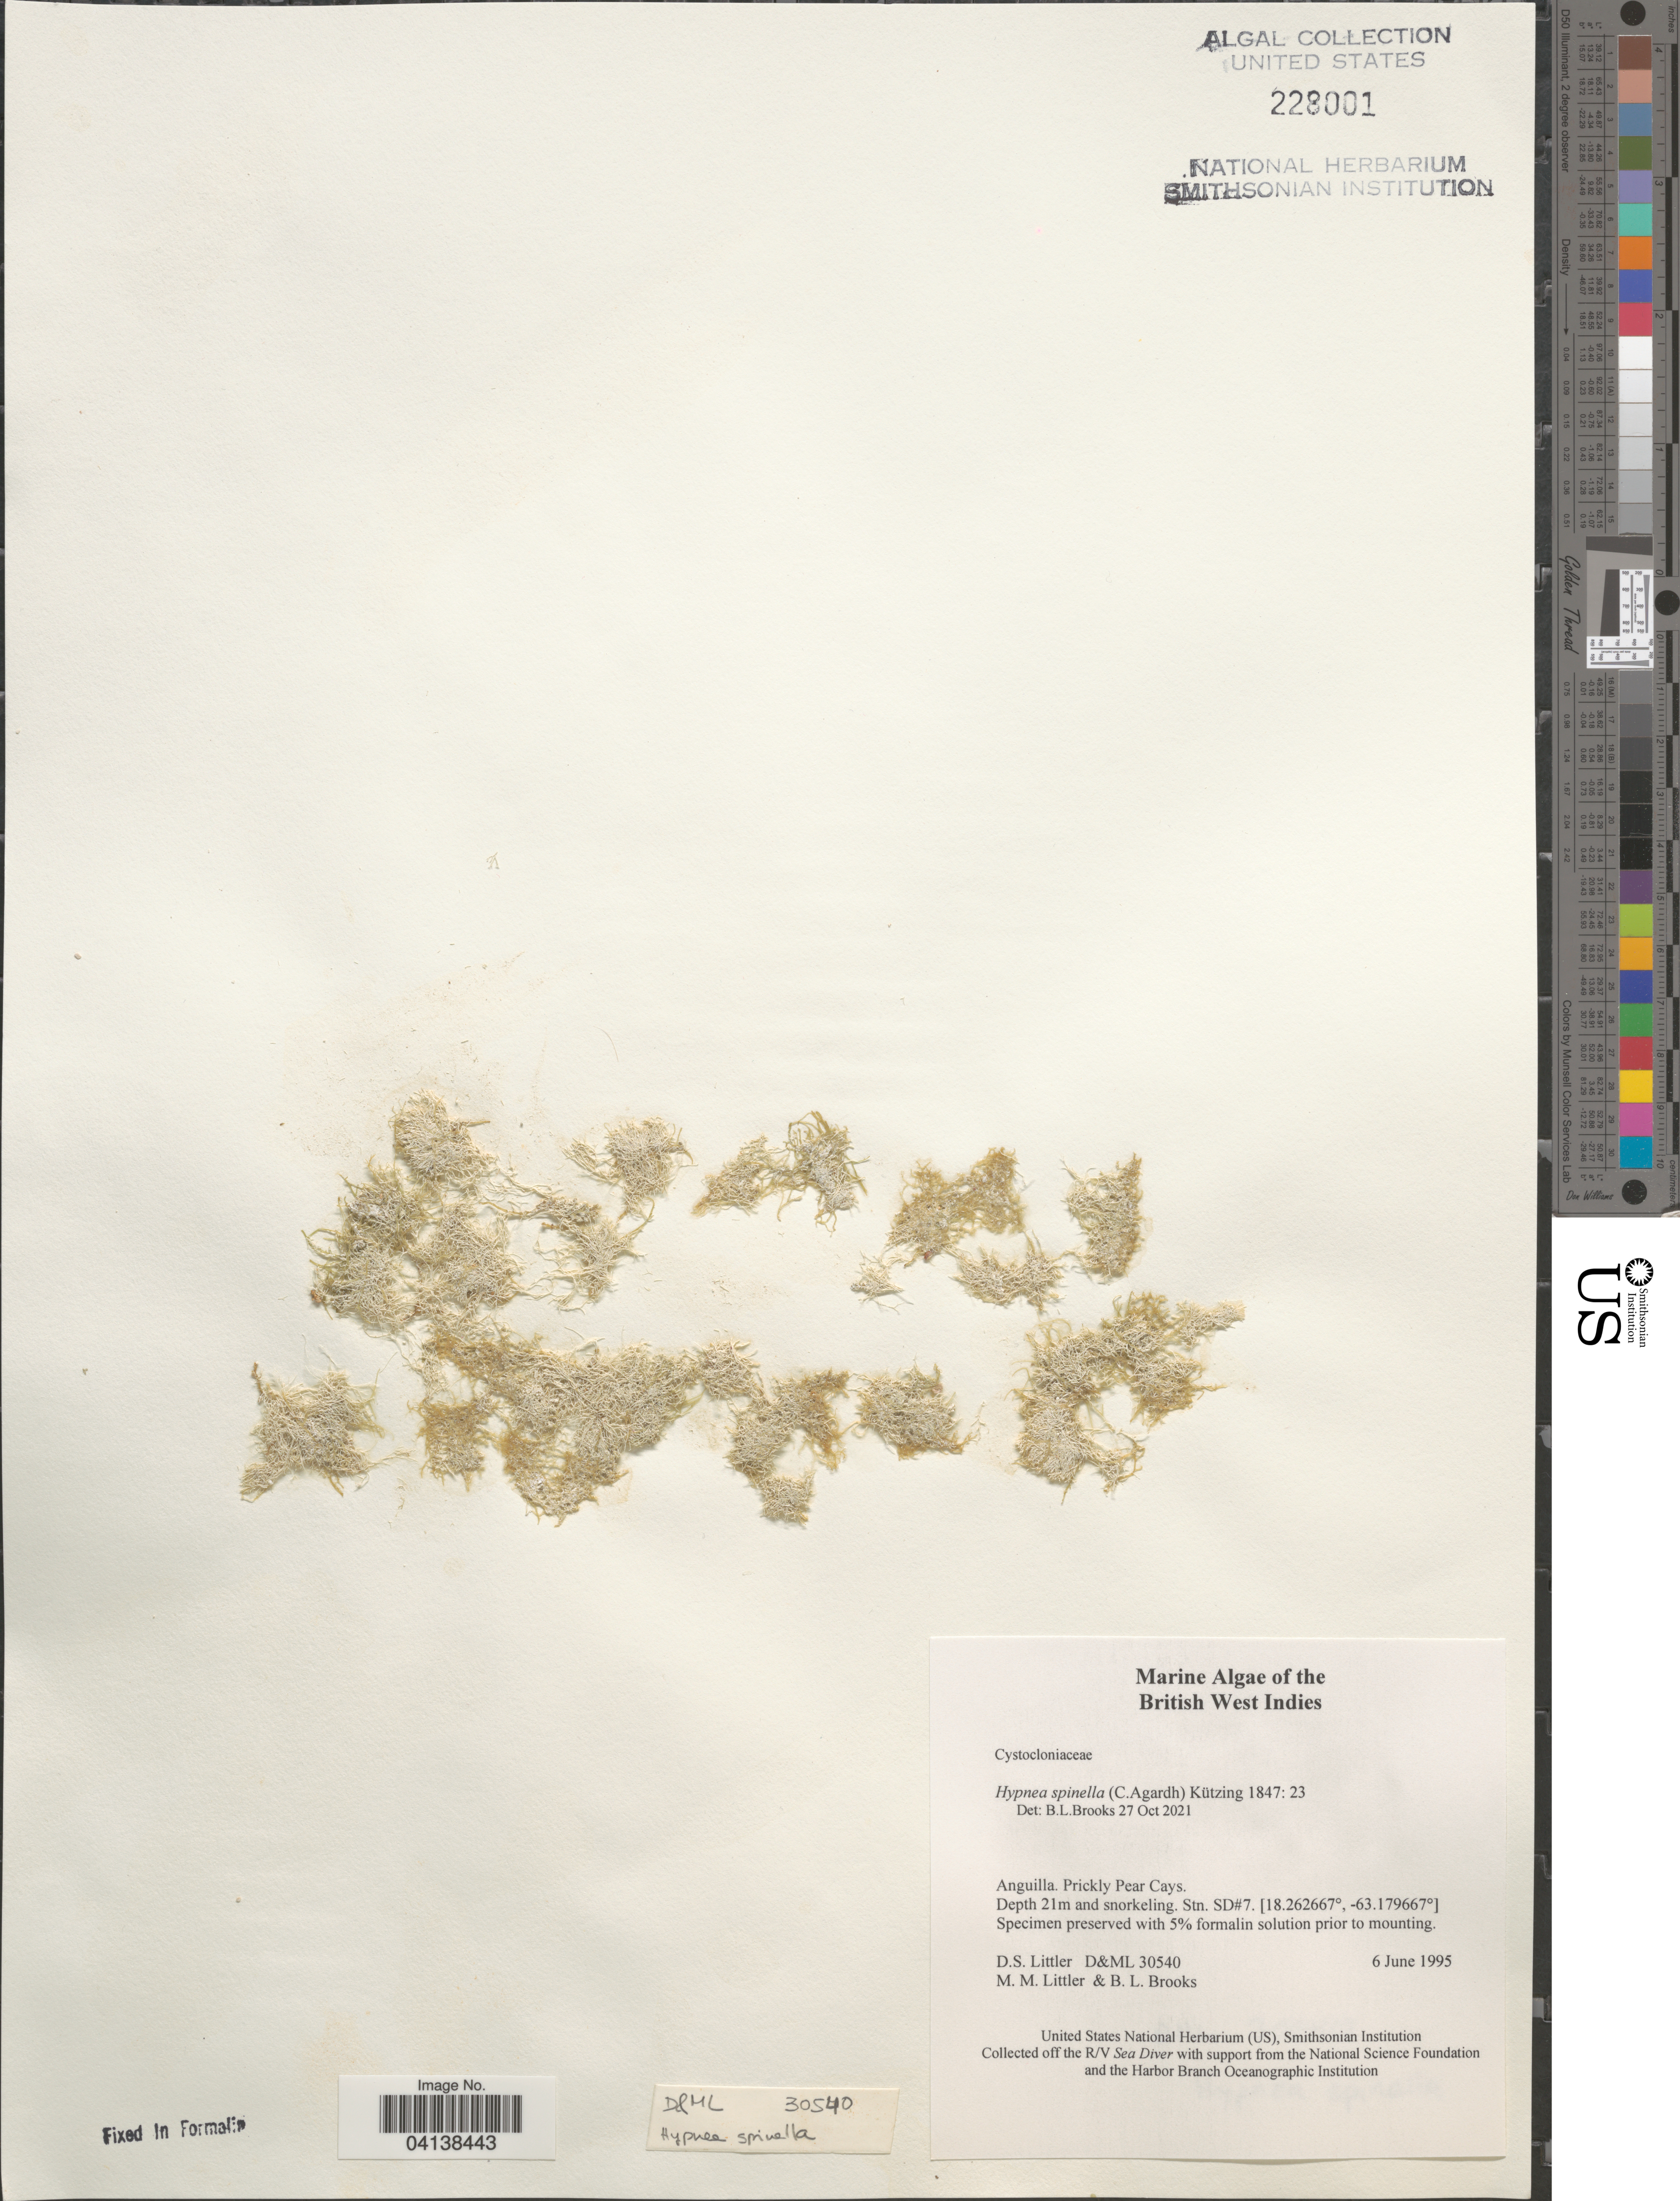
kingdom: Plantae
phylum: Rhodophyta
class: Florideophyceae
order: Gigartinales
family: Cystocloniaceae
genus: Hypnea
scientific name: Hypnea spinella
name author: (C. Agardh) Kütz.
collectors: D. S. Littler & B. Brooks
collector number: D&ML 30540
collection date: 1995-06-06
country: Anguilla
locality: British West Indies. Prickly Pear Cays. Stn. SD#7.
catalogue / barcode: US 228001